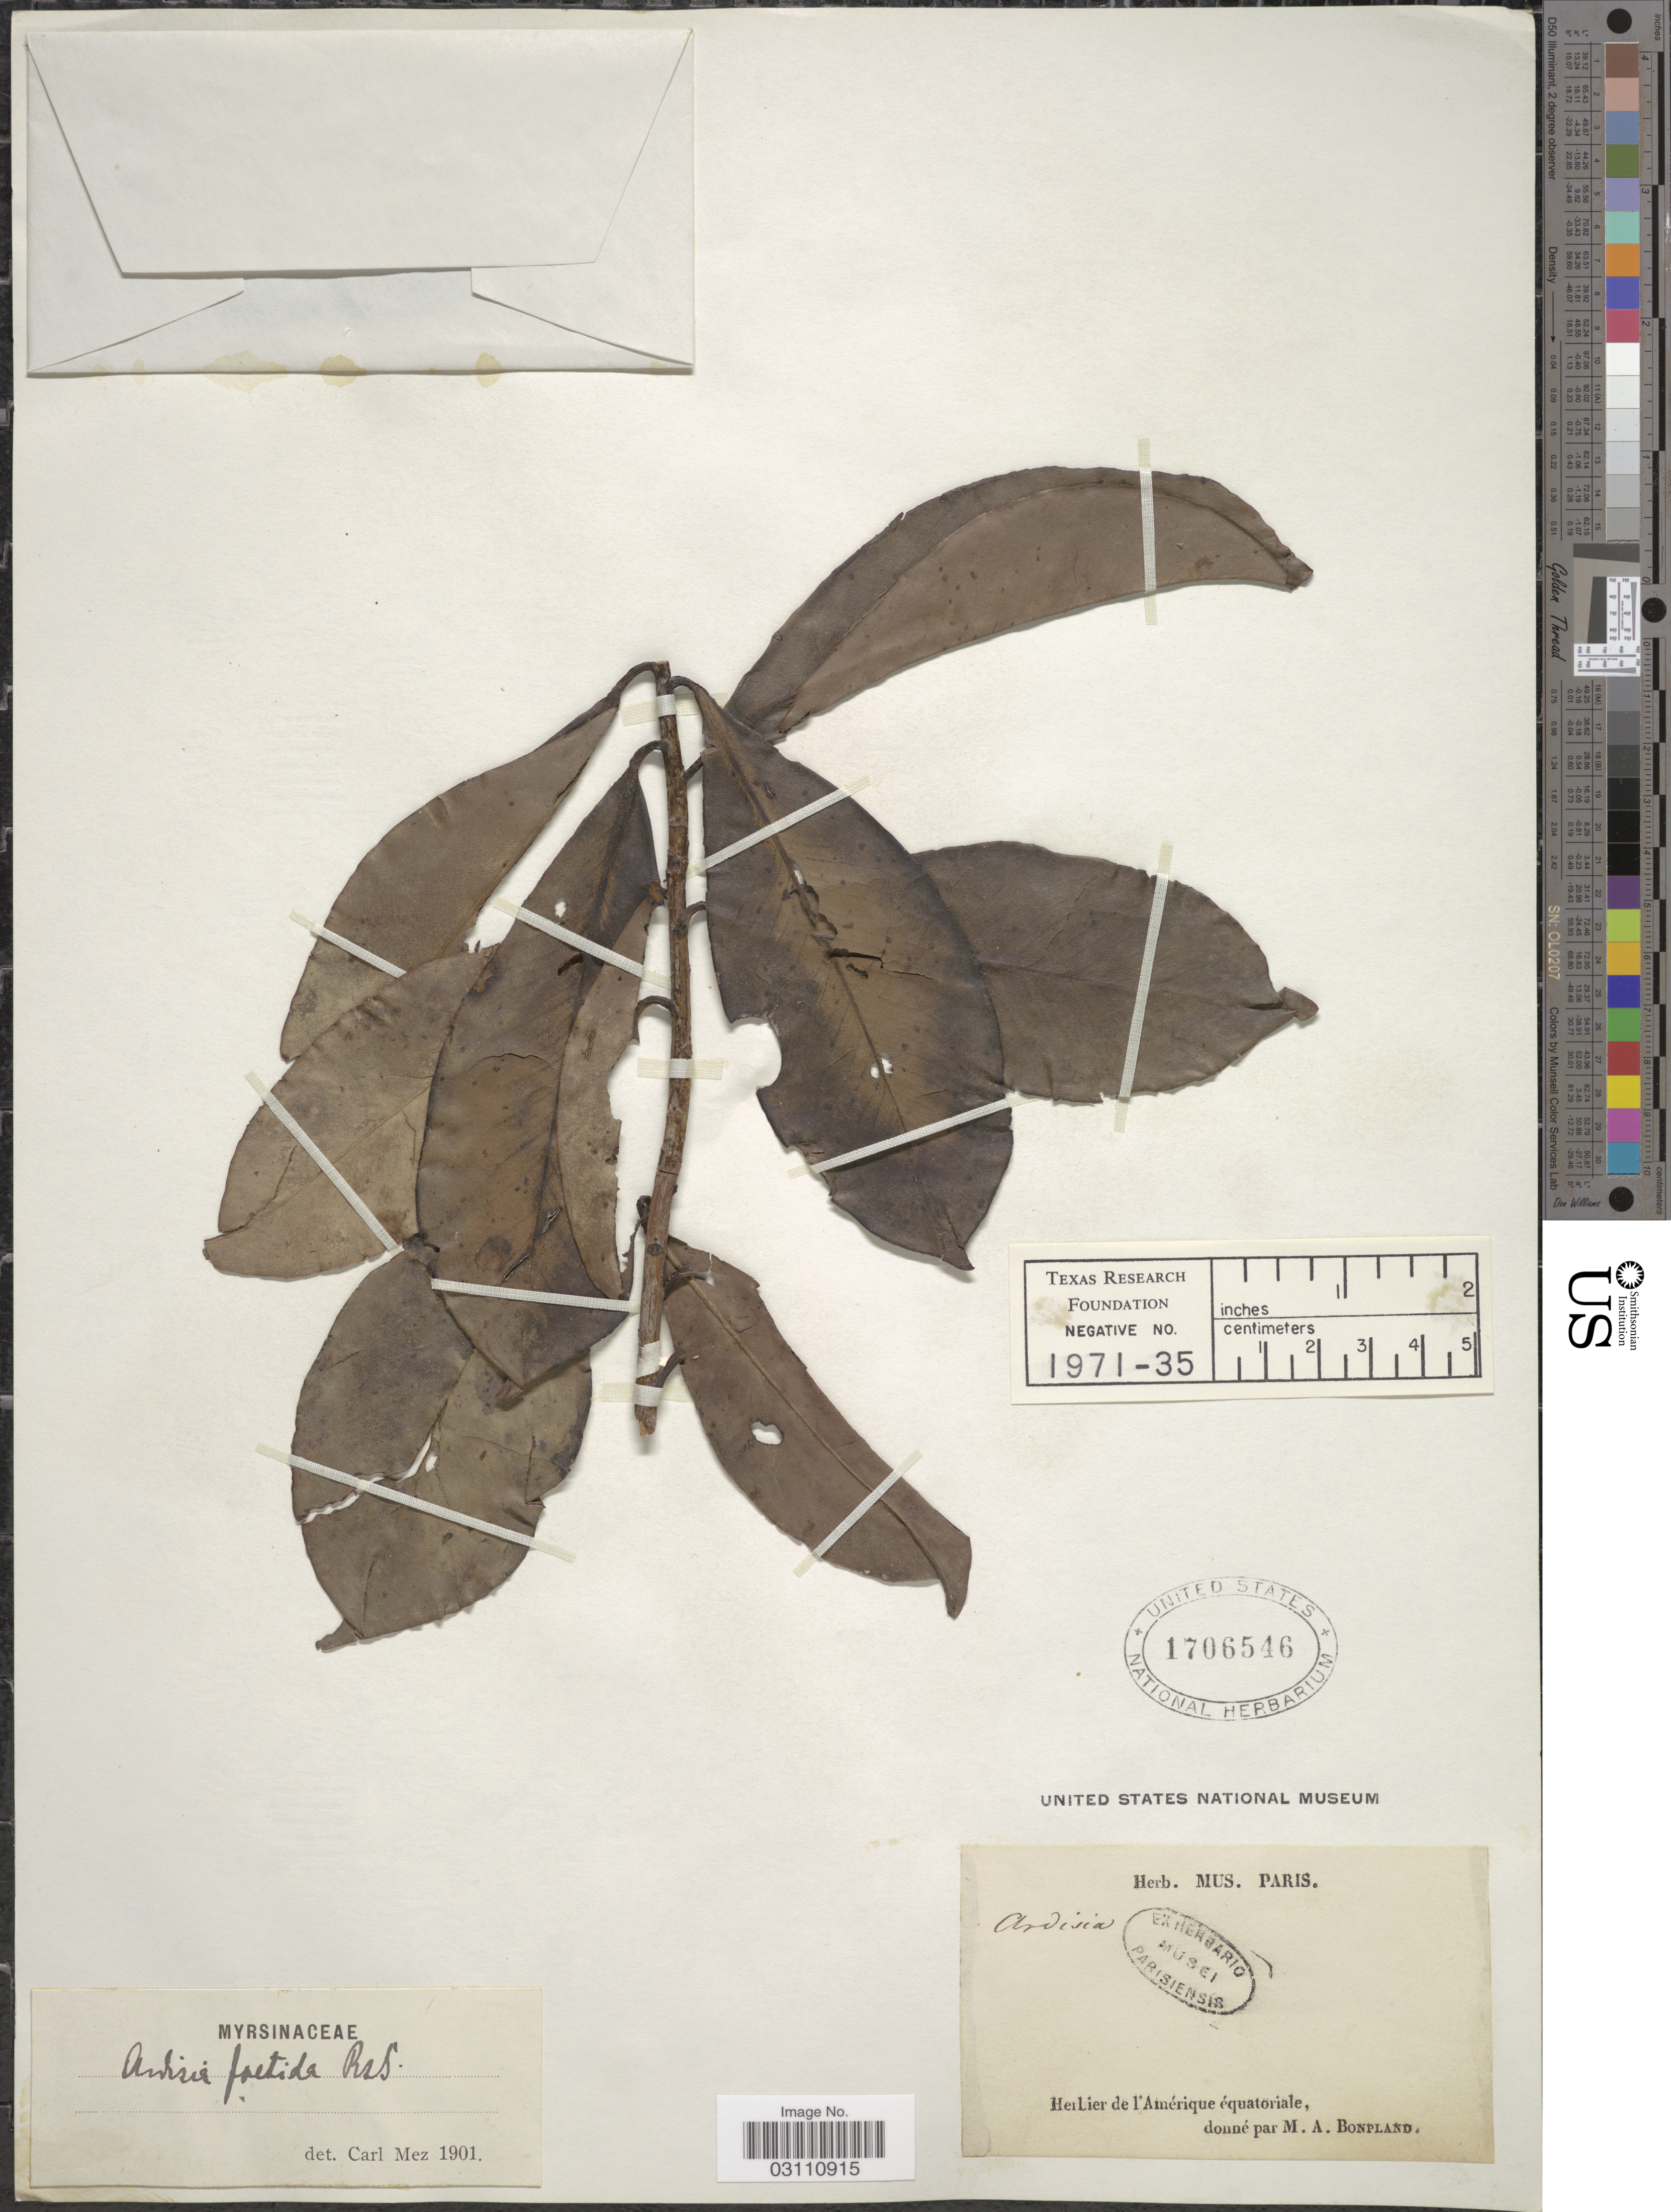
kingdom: Plantae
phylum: Tracheophyta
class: Magnoliopsida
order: Ericales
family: Primulaceae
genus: Ardisia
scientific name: Ardisia foetida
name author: Willd. ex Roem. & Schult.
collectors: M. Bonpland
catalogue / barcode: US 1706546